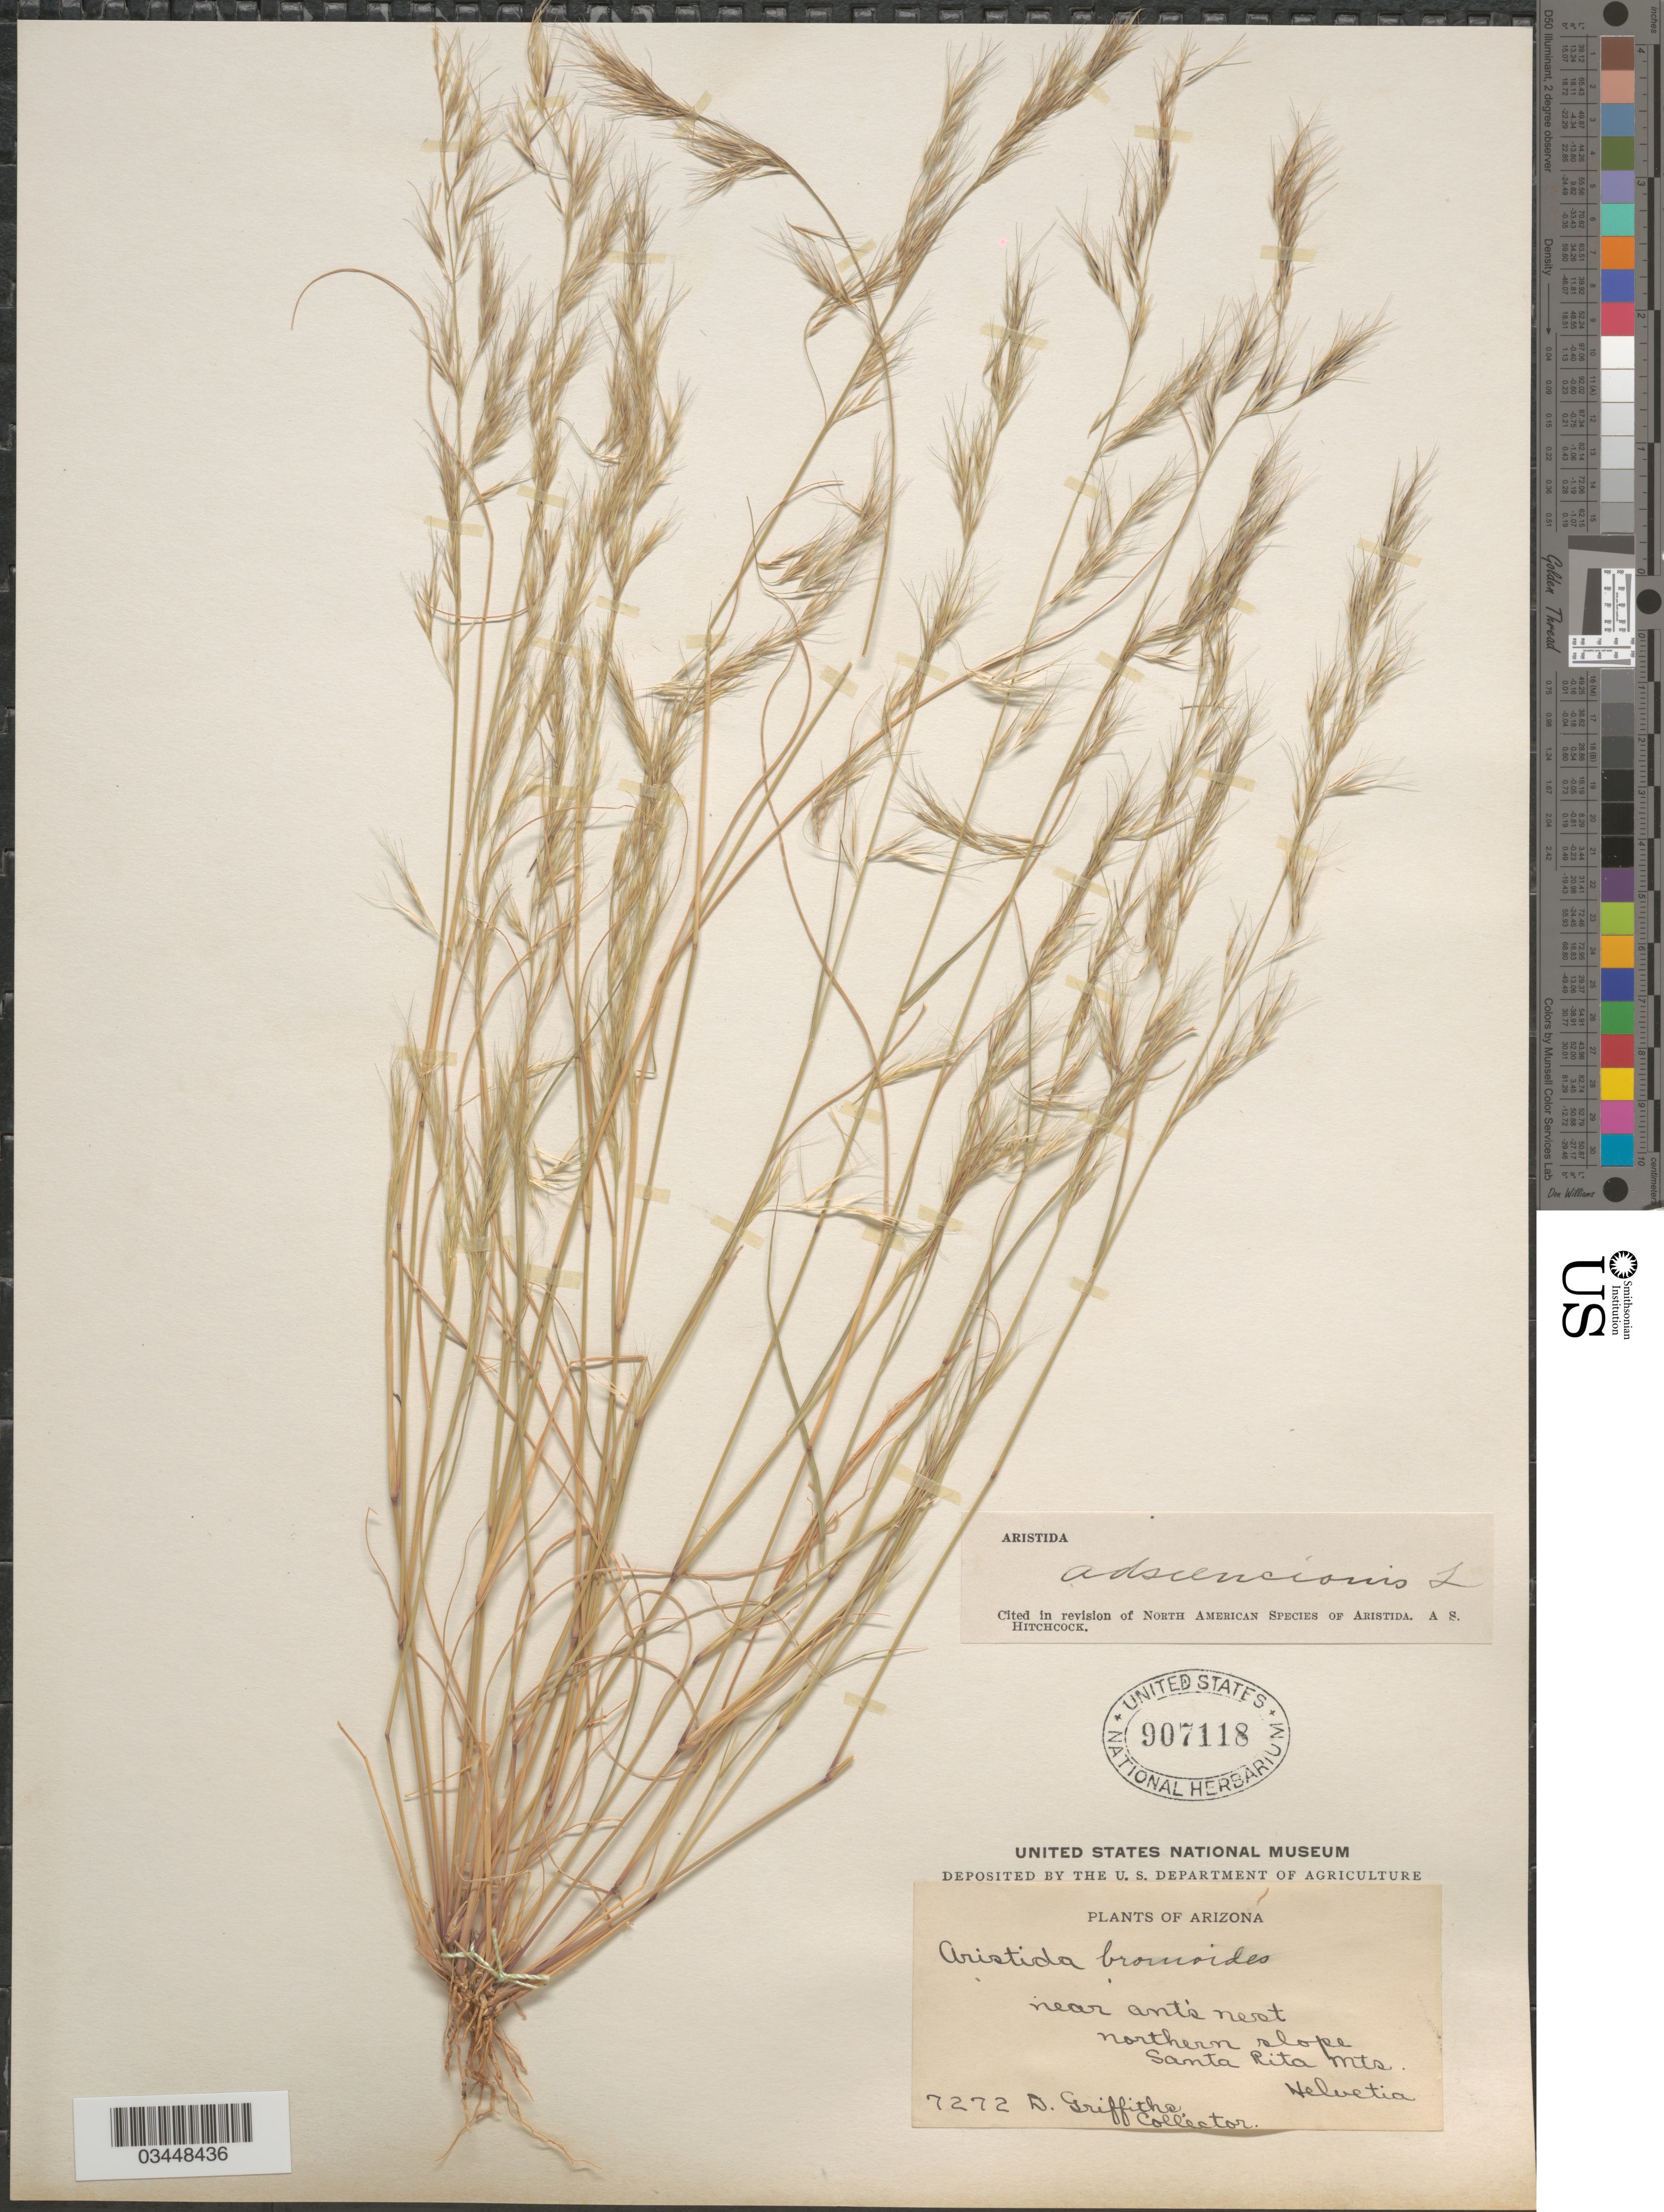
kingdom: Plantae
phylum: Tracheophyta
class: Liliopsida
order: Poales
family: Poaceae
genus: Aristida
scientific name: Aristida adscensionis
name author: L.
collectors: D. Griffiths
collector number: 7272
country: United States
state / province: Arizona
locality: Near Ant's nest northern slope Santa Rita Mts. Helvetia.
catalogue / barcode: US 907118